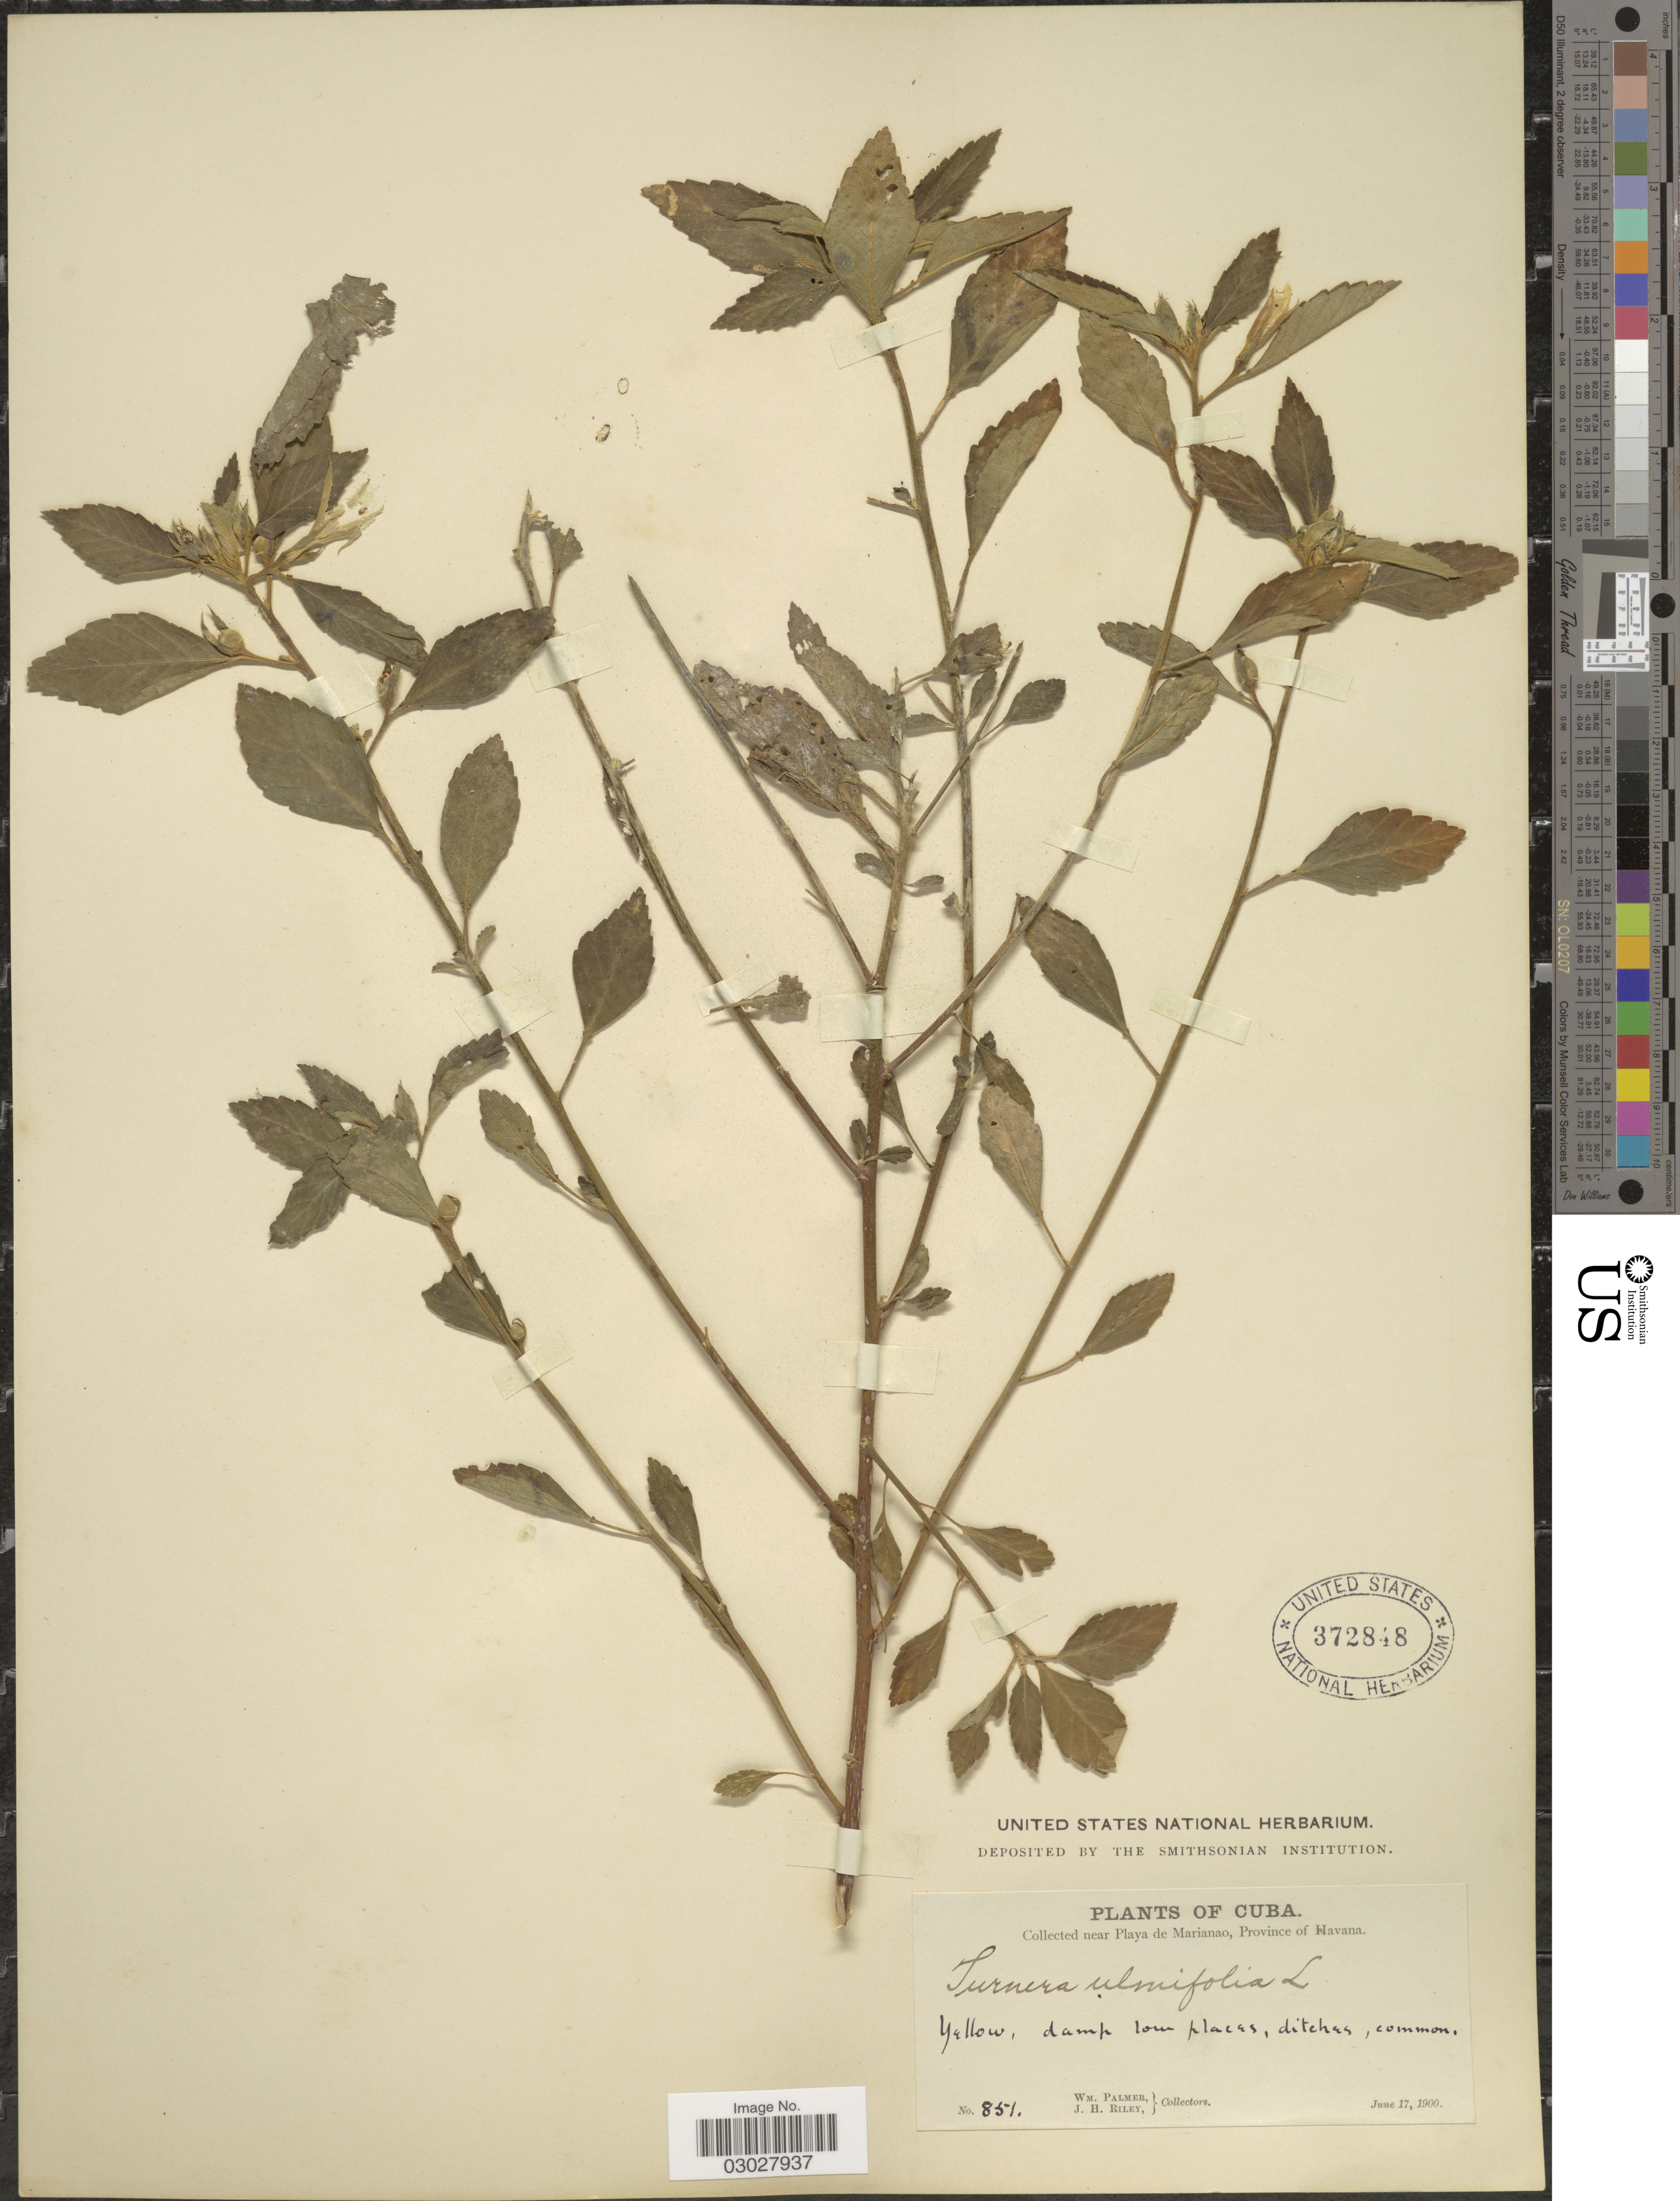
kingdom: Plantae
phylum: Tracheophyta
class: Magnoliopsida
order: Malpighiales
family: Turneraceae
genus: Turnera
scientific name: Turnera ulmifolia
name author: L.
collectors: W. Palmer & J. H. Riley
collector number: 851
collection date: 1900-06-17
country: Cuba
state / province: La Habana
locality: Near Playa de Marianao, Province de Havana.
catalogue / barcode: US 372848